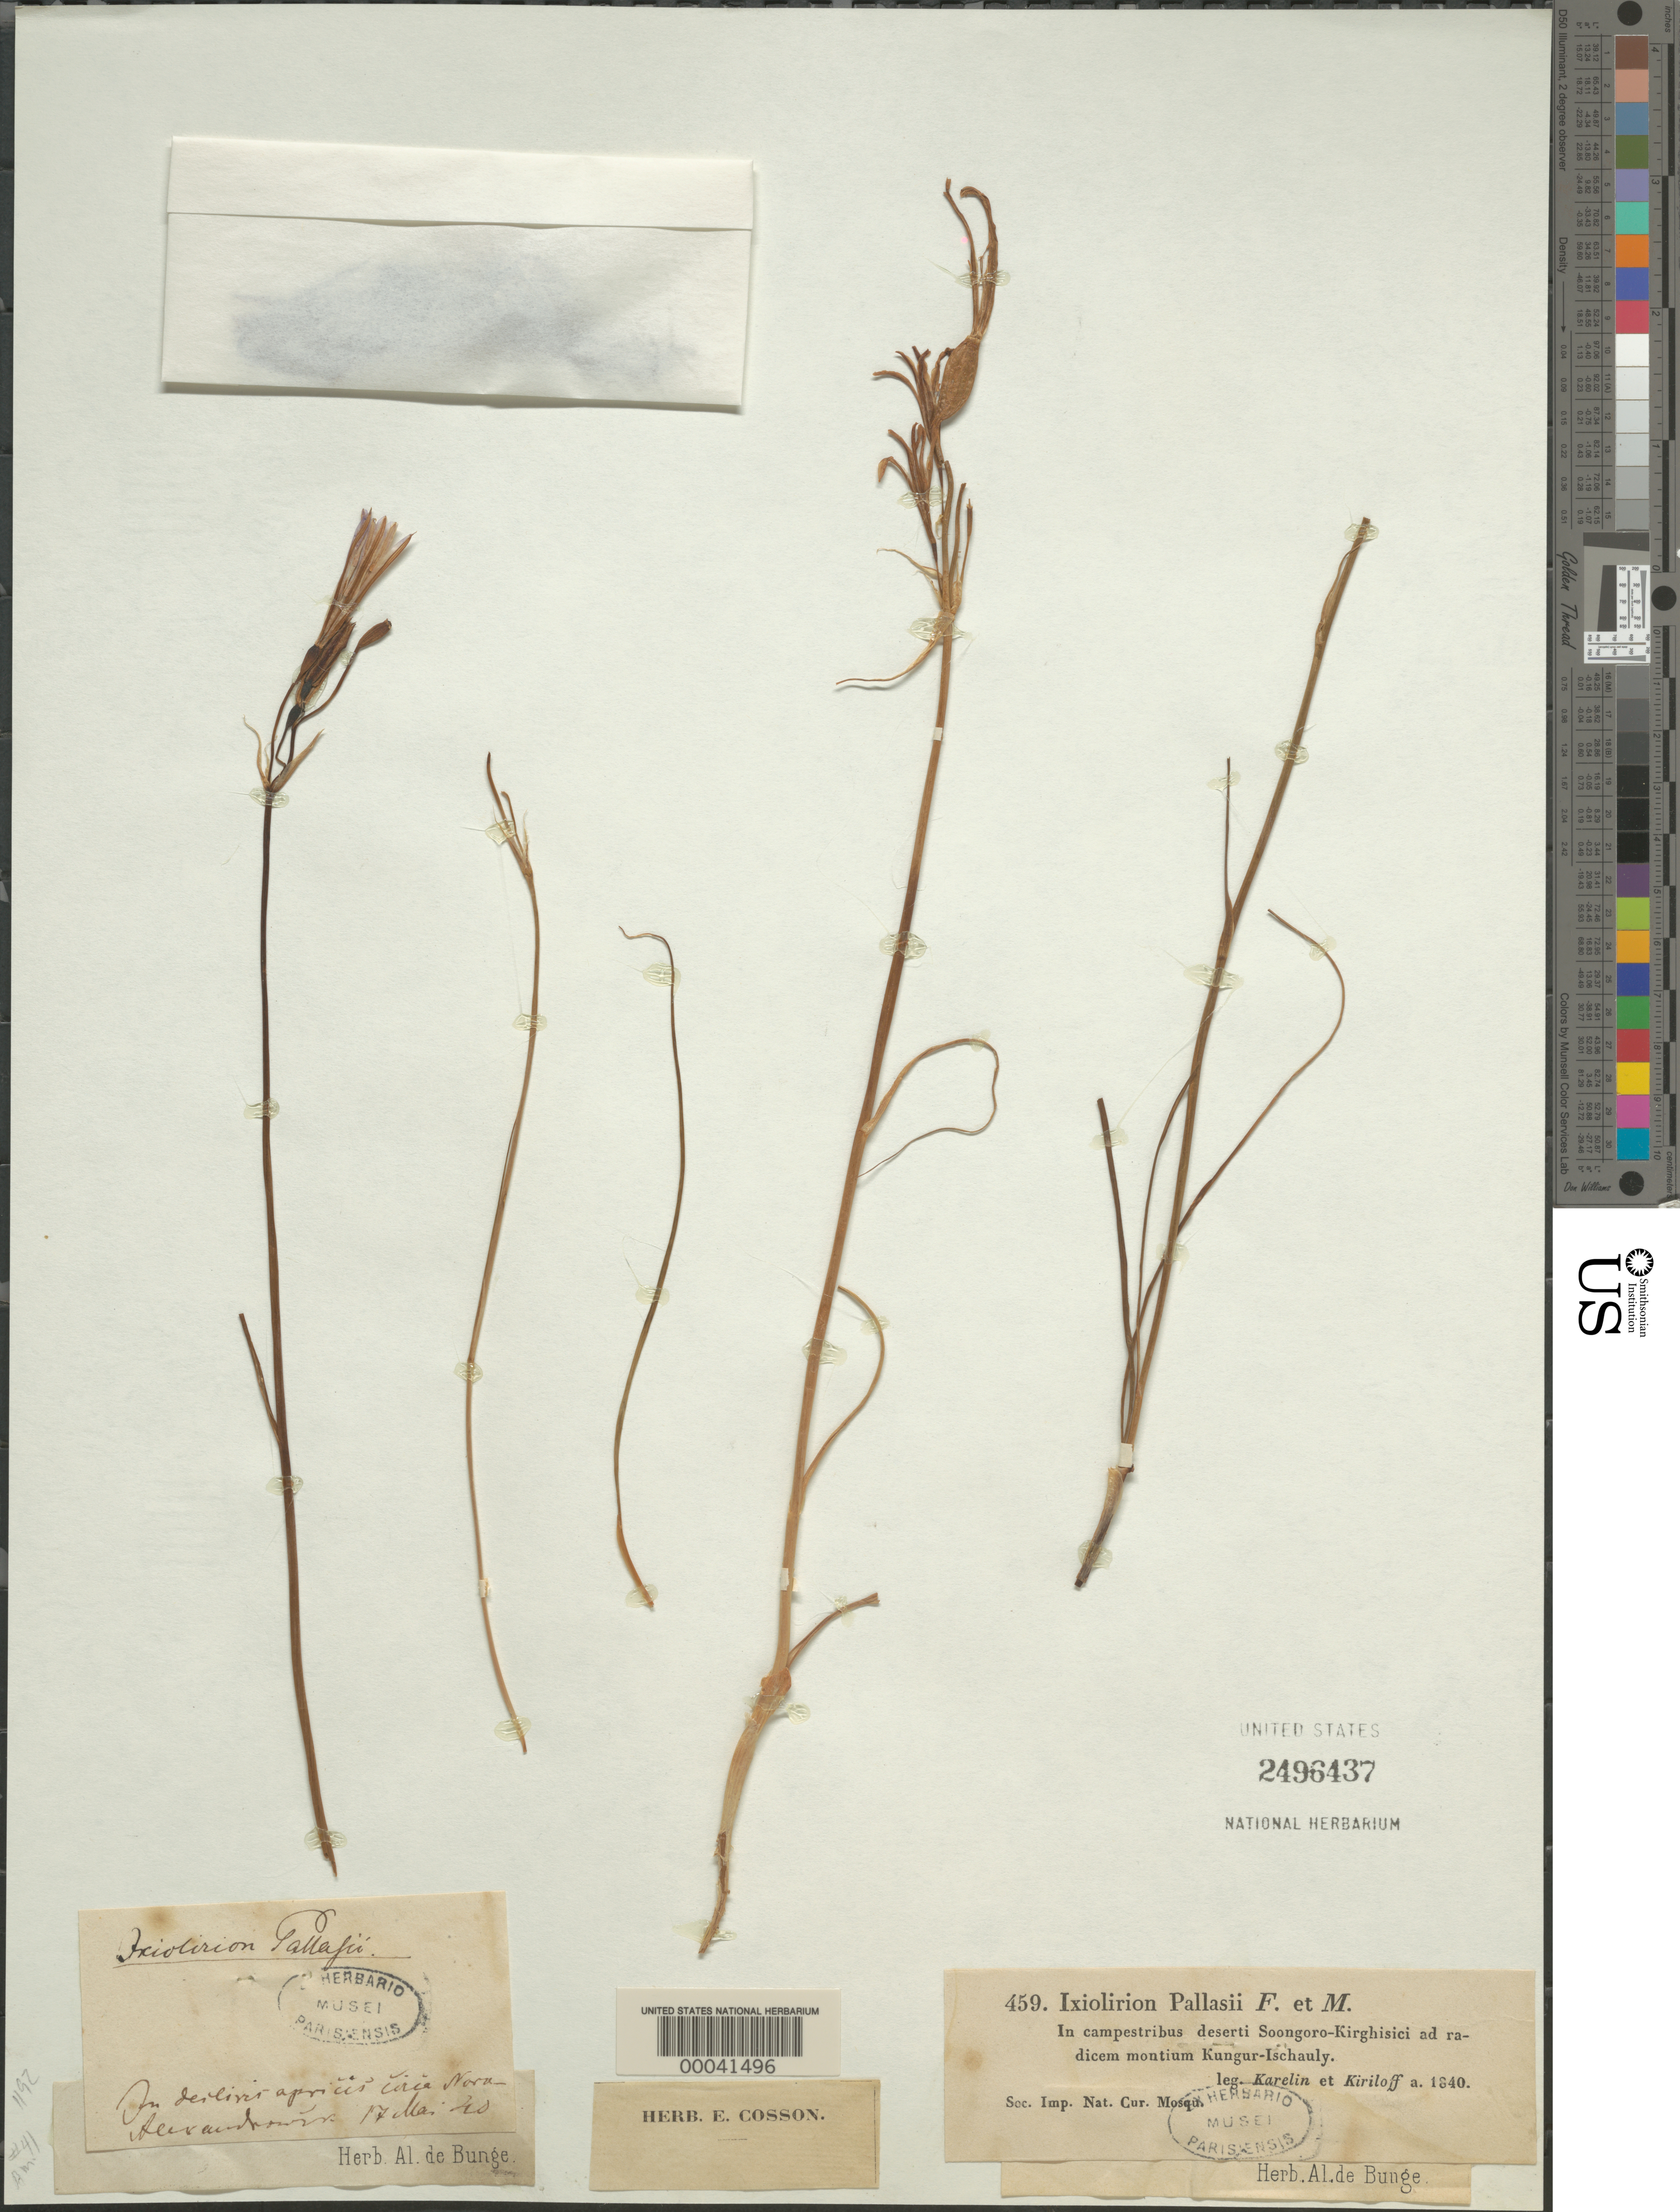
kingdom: Plantae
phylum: Tracheophyta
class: Liliopsida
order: Asparagales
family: Ixioliriaceae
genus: Ixiolirion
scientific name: Ixiolirion pallasii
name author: Fisch. & C.A. Mey. ex Ledeb.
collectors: G. Karelin & I. Kiriloff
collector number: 459 Bunge Herb.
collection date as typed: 17 May 1840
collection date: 1840-05-17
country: Russian Federation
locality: Kungur, Soongoro-Kirghisici Desert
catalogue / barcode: US 2496437